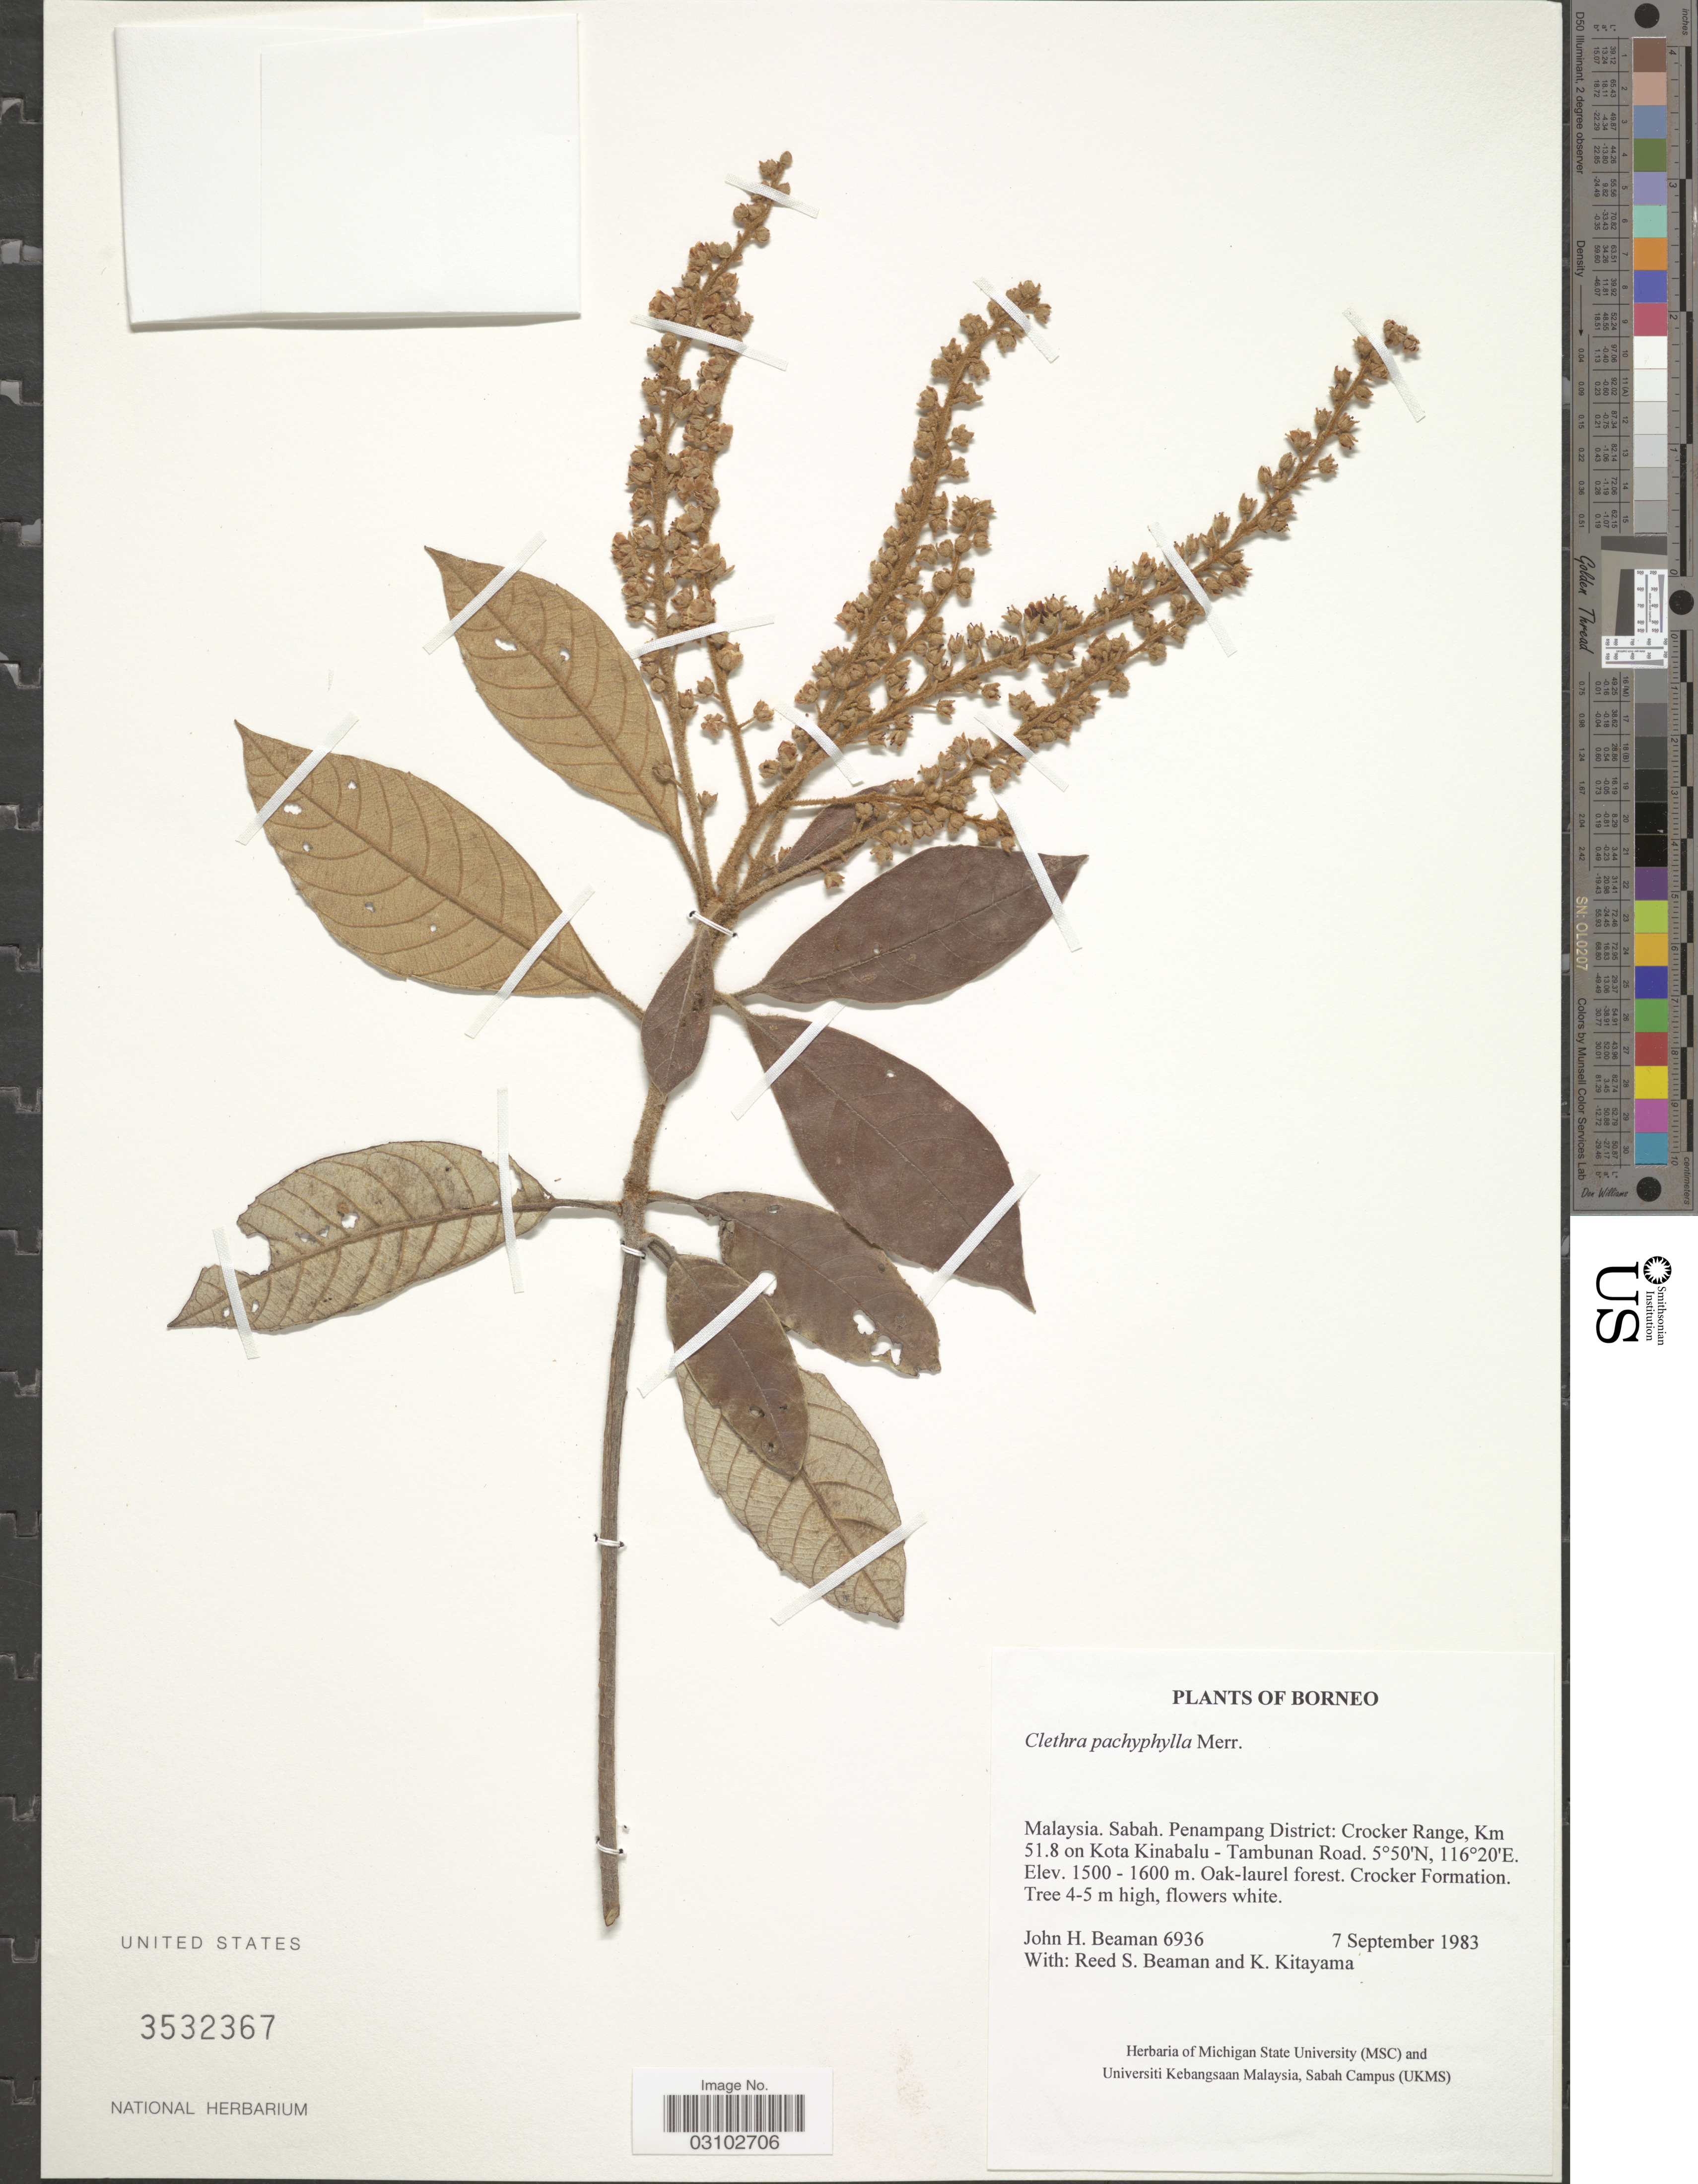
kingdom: Plantae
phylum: Tracheophyta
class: Magnoliopsida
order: Ericales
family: Clethraceae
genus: Clethra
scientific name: Clethra pachyphylla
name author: Merr.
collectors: J. H. Beaman, R. S. Beaman & K. Kitayama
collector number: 6936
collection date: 1983-09-07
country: Malaysia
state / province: Sabah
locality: Borneo. Penampang District: Crocker Range, Km 51.8 on Kota Kinabalu-Tambunan Road.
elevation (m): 1500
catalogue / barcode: US 3532367